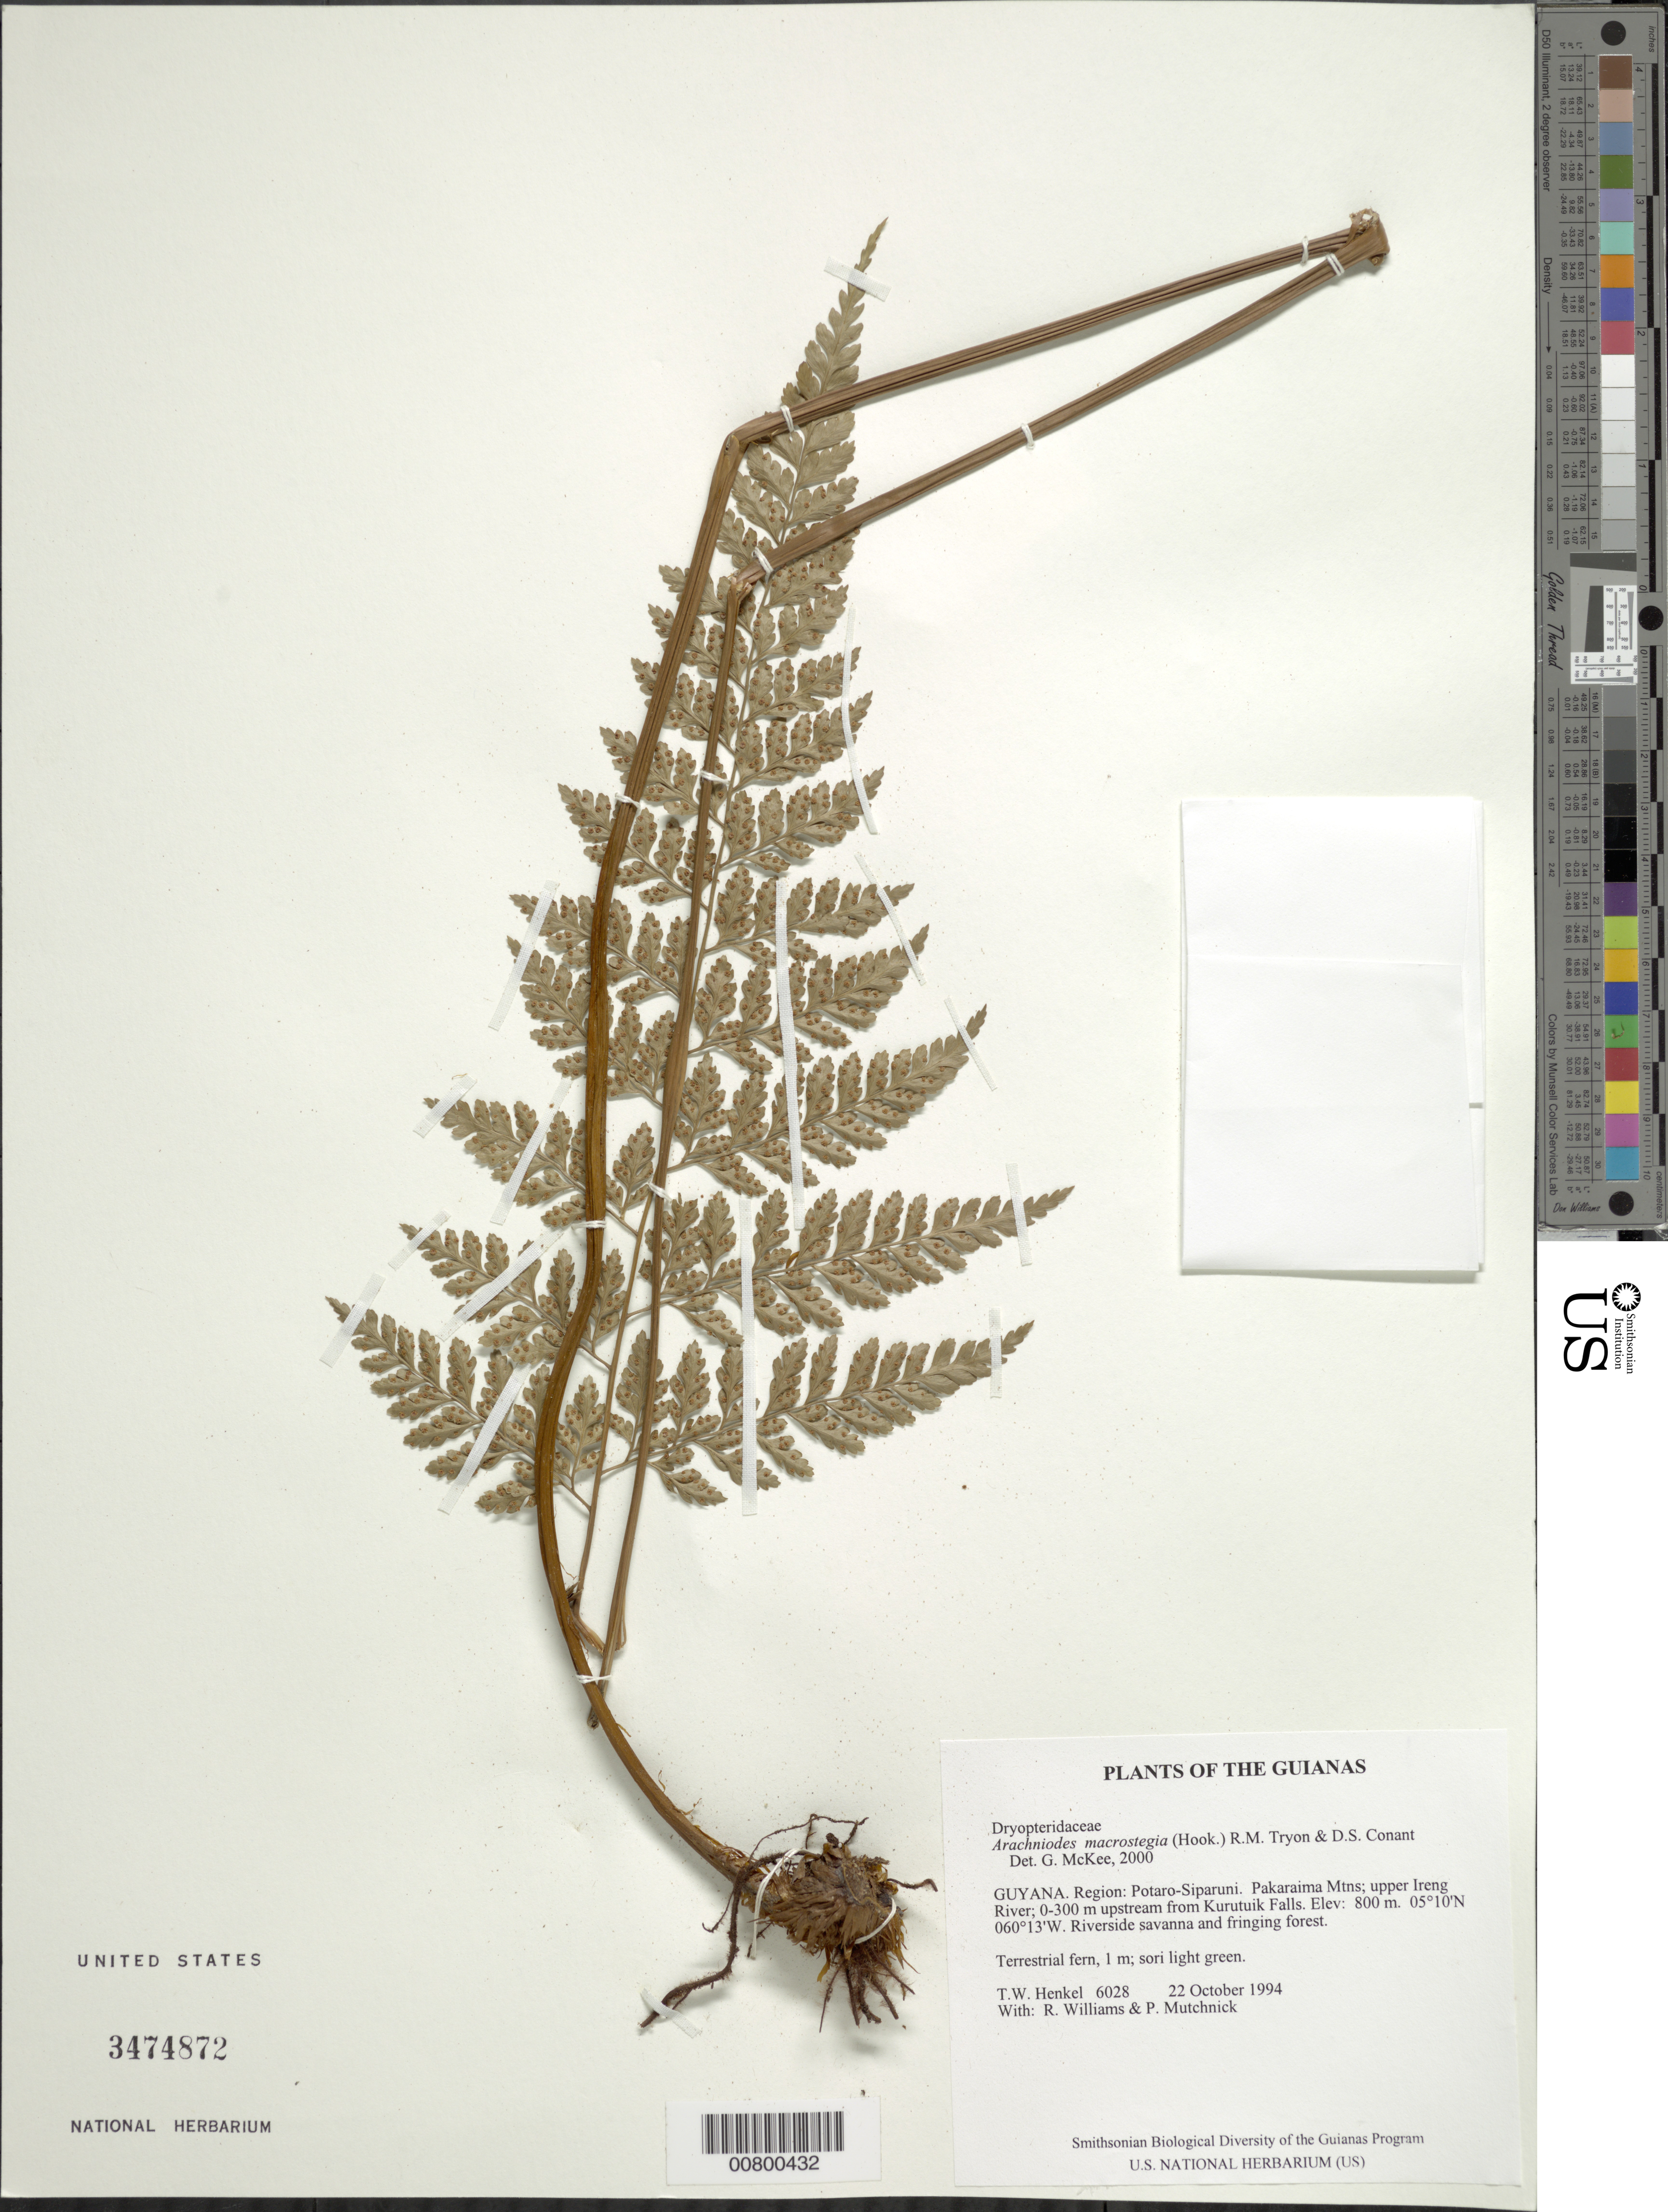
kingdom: Plantae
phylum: Tracheophyta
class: Polypodiopsida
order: Polypodiales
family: Dryopteridaceae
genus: Arachniodes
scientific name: Arachniodes macrostegia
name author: (Hook.) Proctor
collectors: T. Henkel, R. Williams & P. Mutchnick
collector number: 6028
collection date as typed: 22 October 1994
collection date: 1994-10-22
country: Guyana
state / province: Potaro-Siparuni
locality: Pakaraima Mtns; upper Ireng River; 0-300 m upstream from Kurutuik Falls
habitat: Riverside savanna and fringing forest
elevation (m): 800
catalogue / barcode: US 3474872